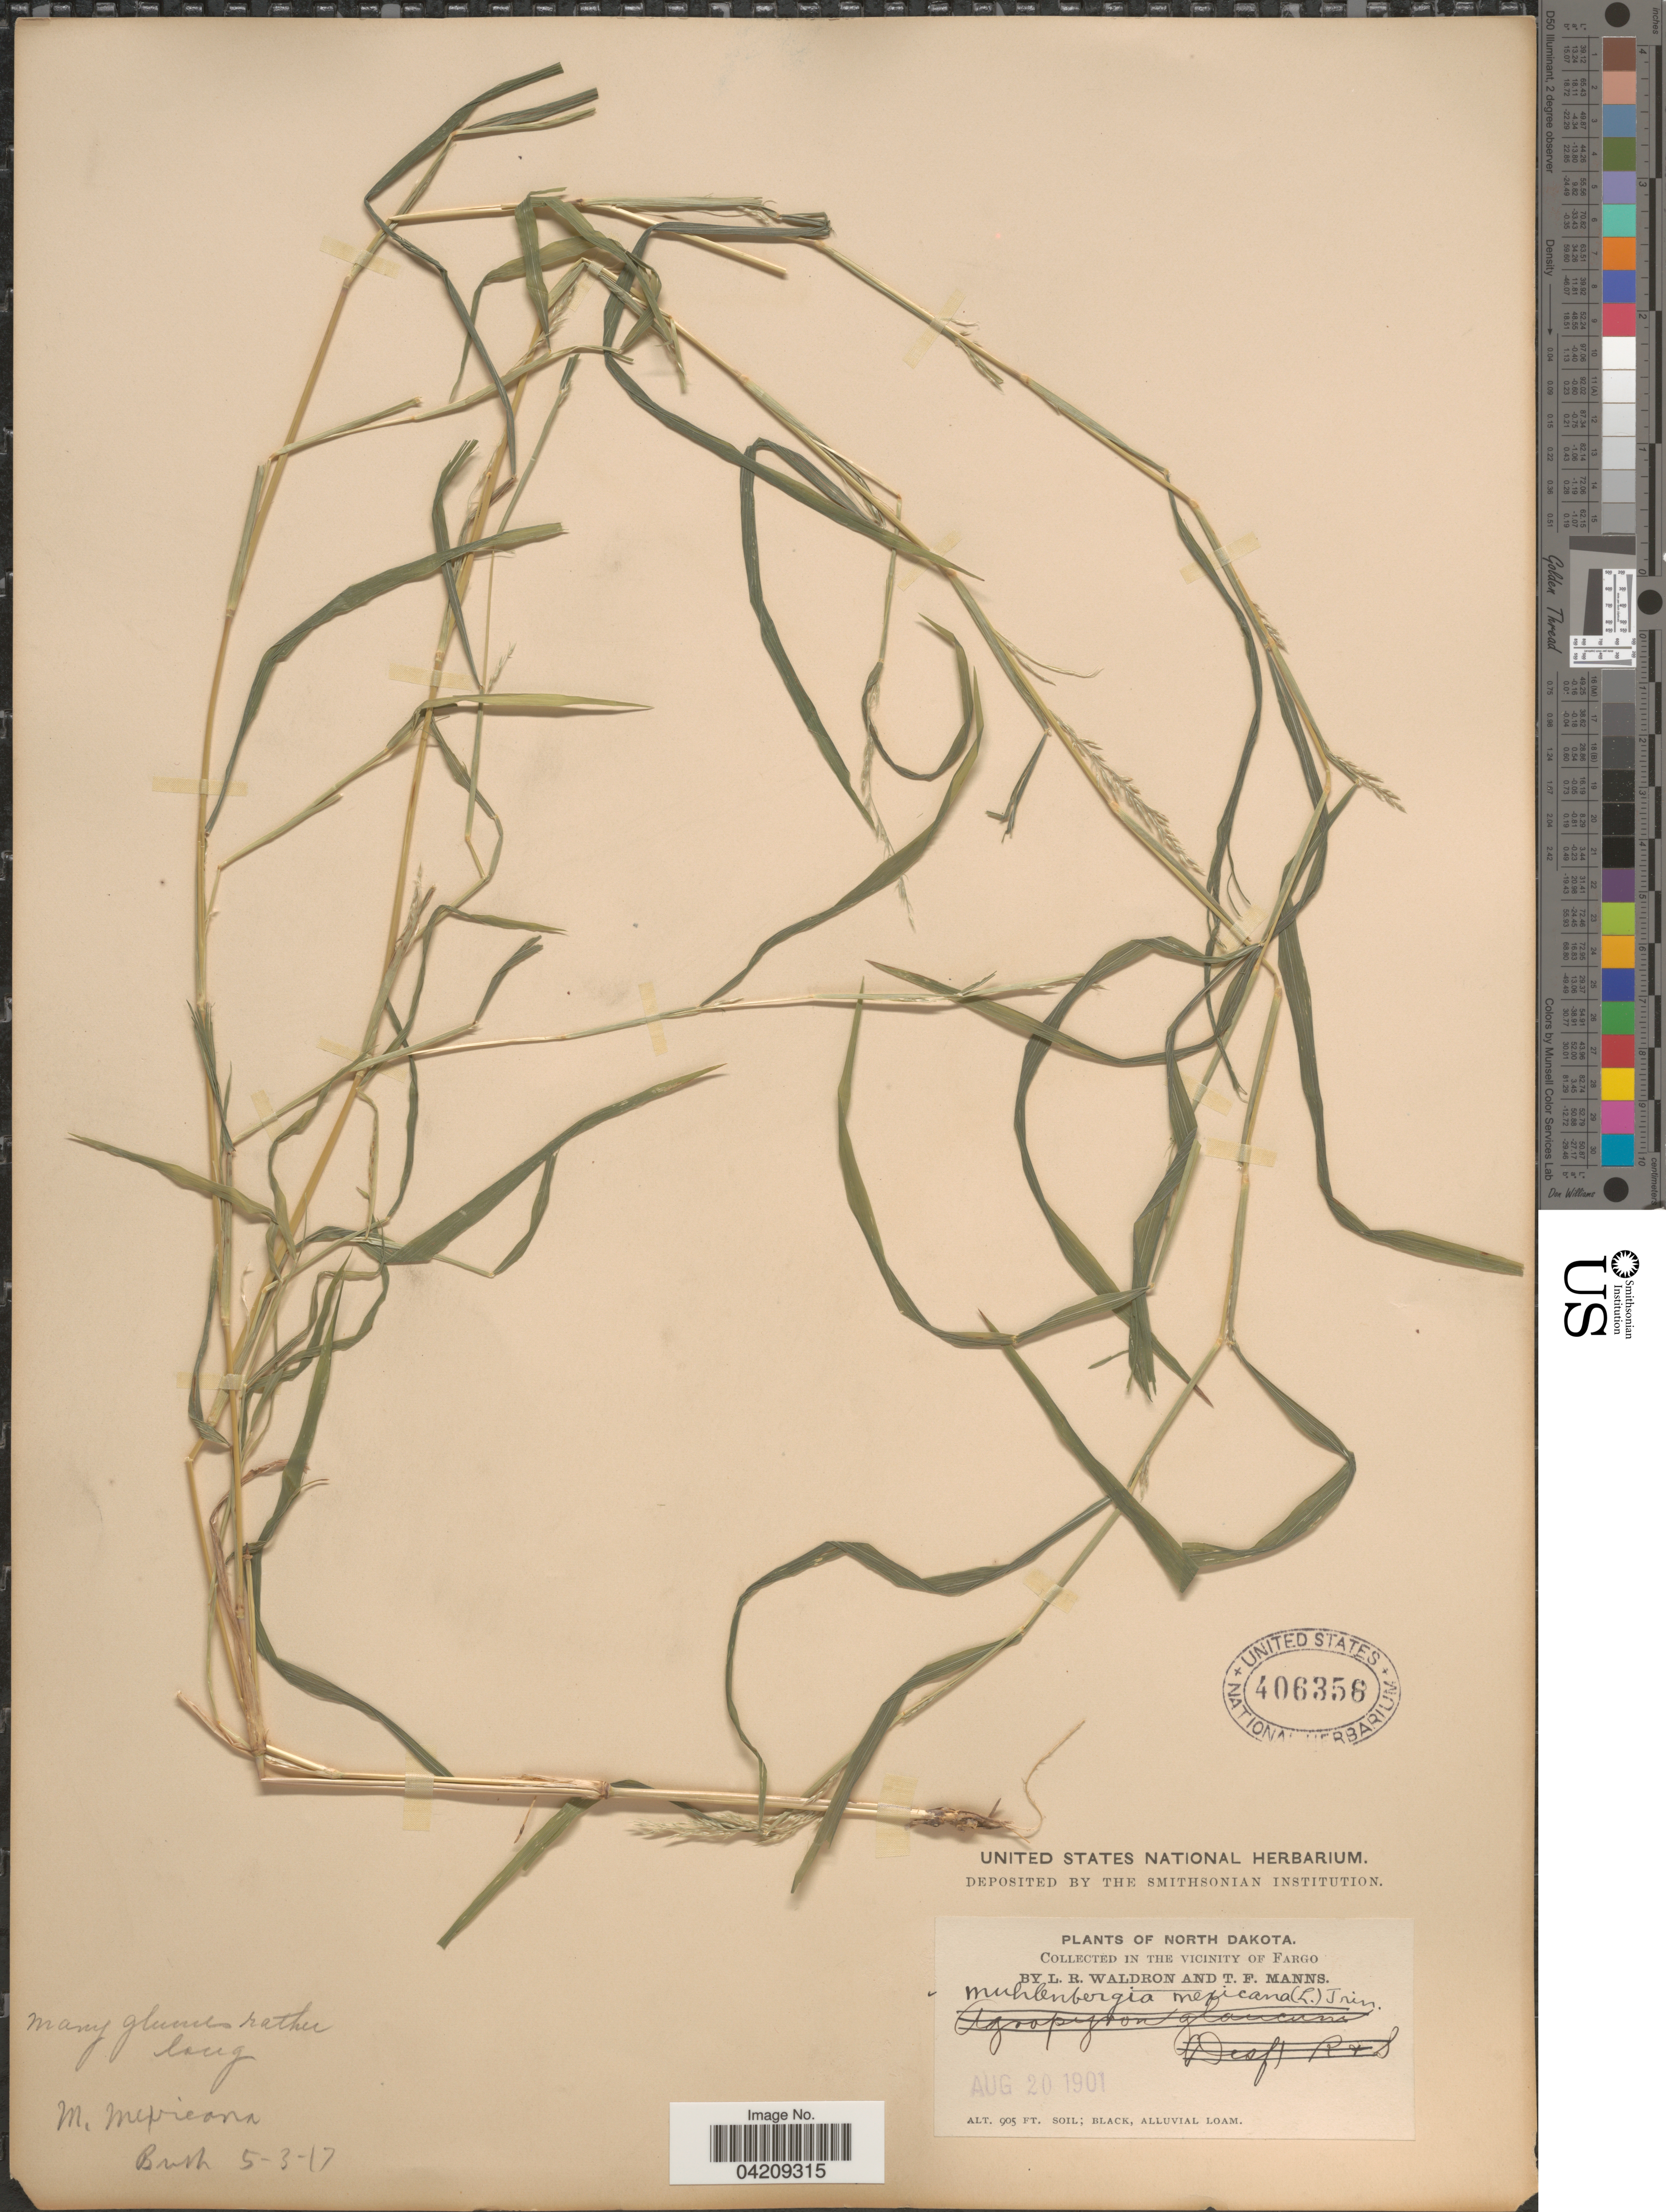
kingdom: Plantae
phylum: Tracheophyta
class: Liliopsida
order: Poales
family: Poaceae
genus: Muhlenbergia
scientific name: Muhlenbergia frondosa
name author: (Poir.) Fernald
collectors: L. Waldron & T. Manns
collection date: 1901-08-20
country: United States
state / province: North Dakota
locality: In the vicinity of Fargo.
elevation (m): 276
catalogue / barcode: US 406358